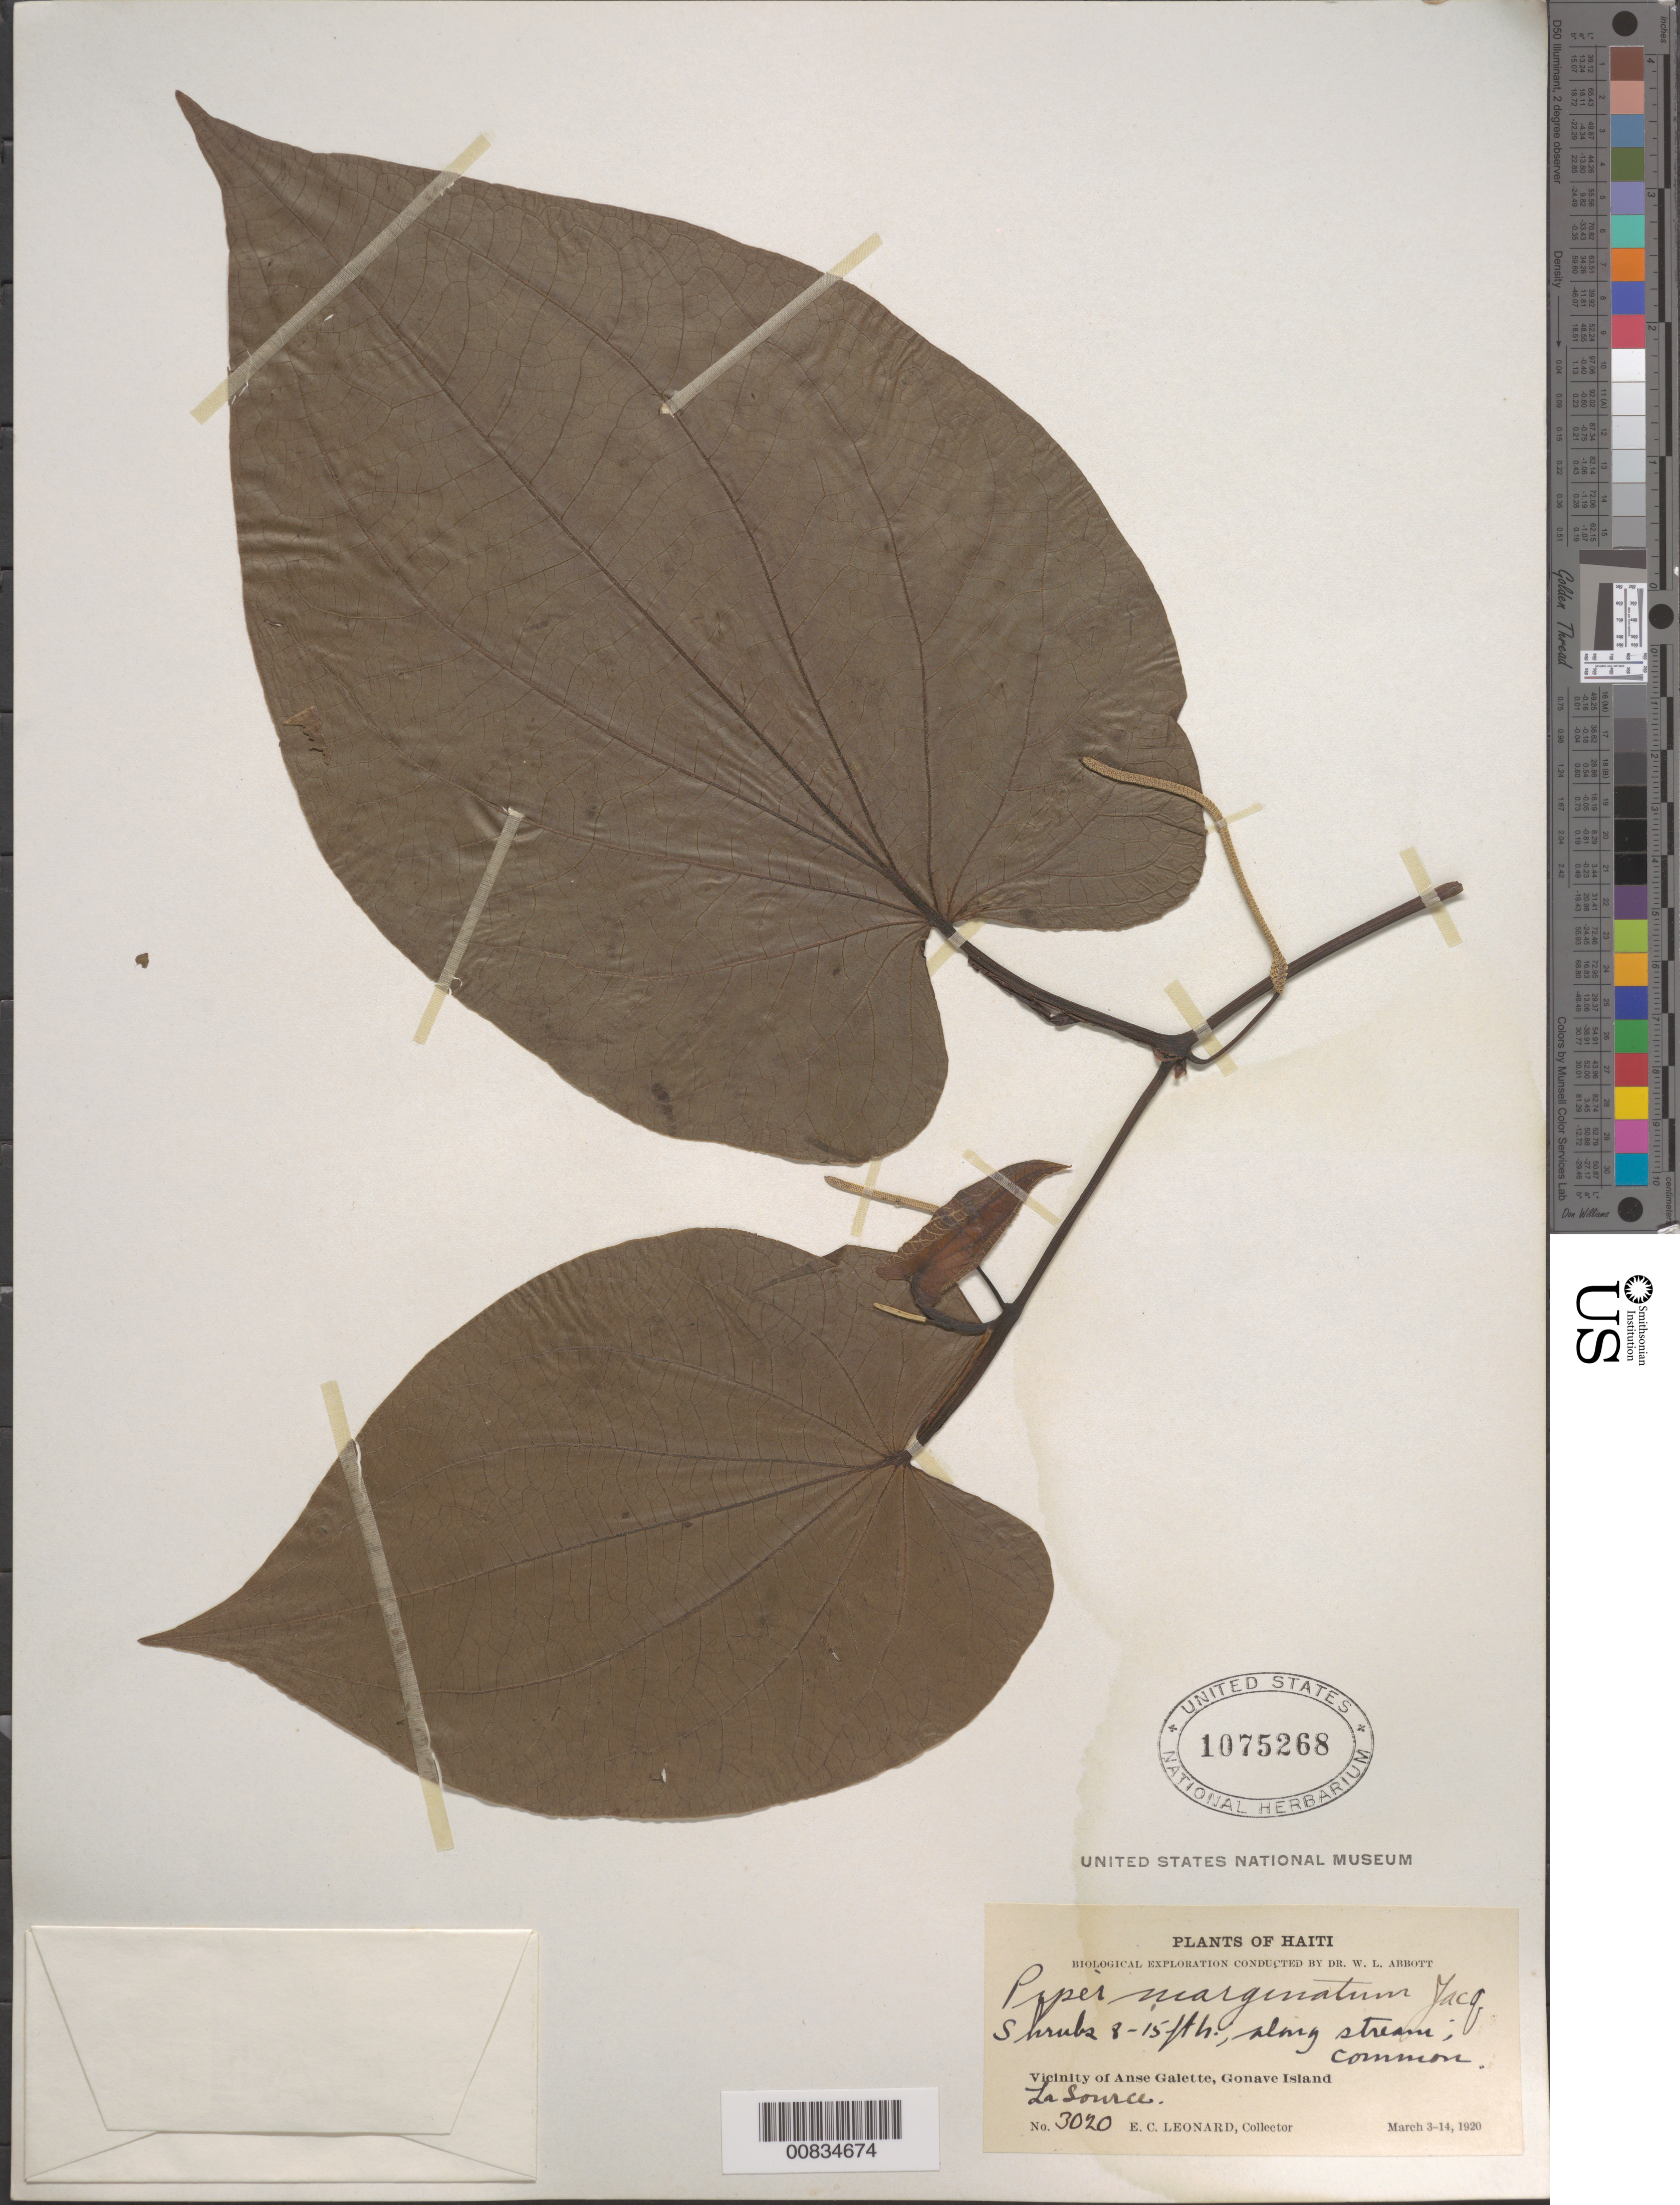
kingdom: Plantae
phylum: Tracheophyta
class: Magnoliopsida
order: Piperales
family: Piperaceae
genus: Piper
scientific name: Piper marginatum var. domatiiferum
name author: Trel.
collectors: E. C. Leonard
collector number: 3020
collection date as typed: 03 Mar 1920 to 14 Mar 1920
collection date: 1920-03-03/1920-03-14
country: Haiti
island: Île de la Gonâve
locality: Vicinity of Anse Galette, Gonave Island. La Source.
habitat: Along stream.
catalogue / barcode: US 1075268